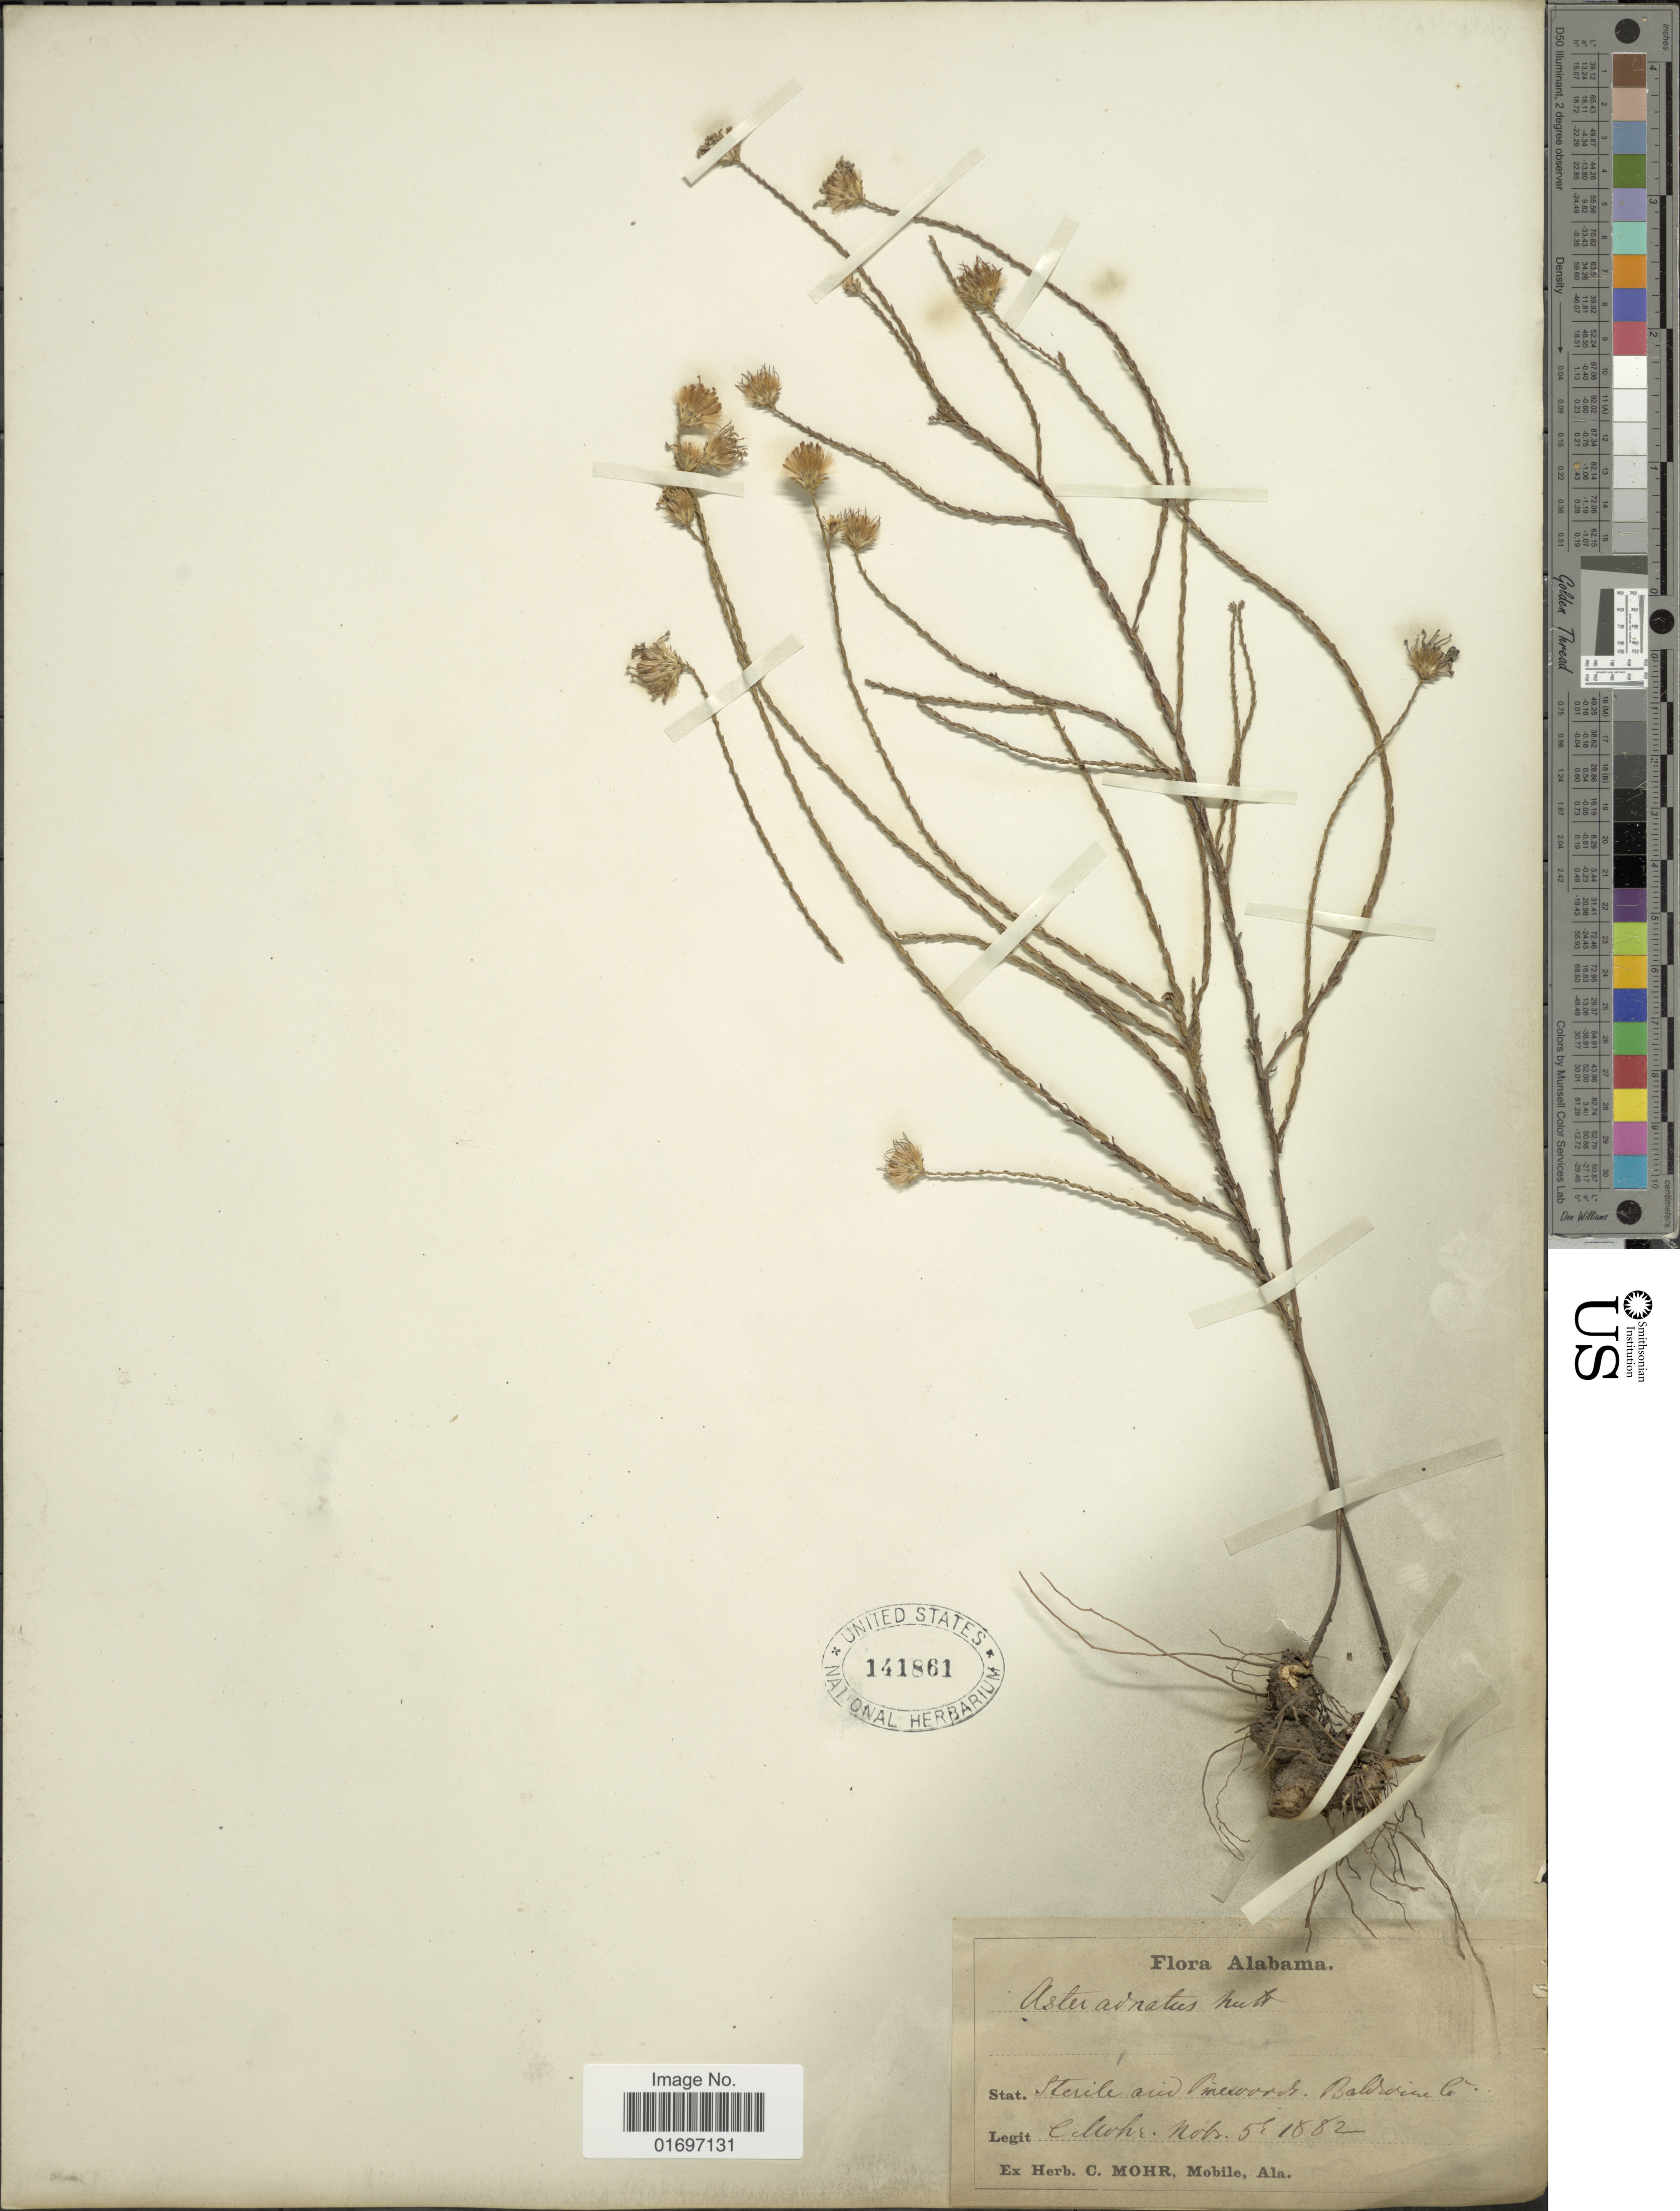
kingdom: Plantae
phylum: Tracheophyta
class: Magnoliopsida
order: Asterales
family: Asteraceae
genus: Symphyotrichum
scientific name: Symphyotrichum adnatum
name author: (Nutt.) G.L. Nesom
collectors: C. T. Mohr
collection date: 1882-11-05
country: United States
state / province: Alabama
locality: Alabama. Sterile ocid Pinewoods, Baldwin Co.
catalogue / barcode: US 141861